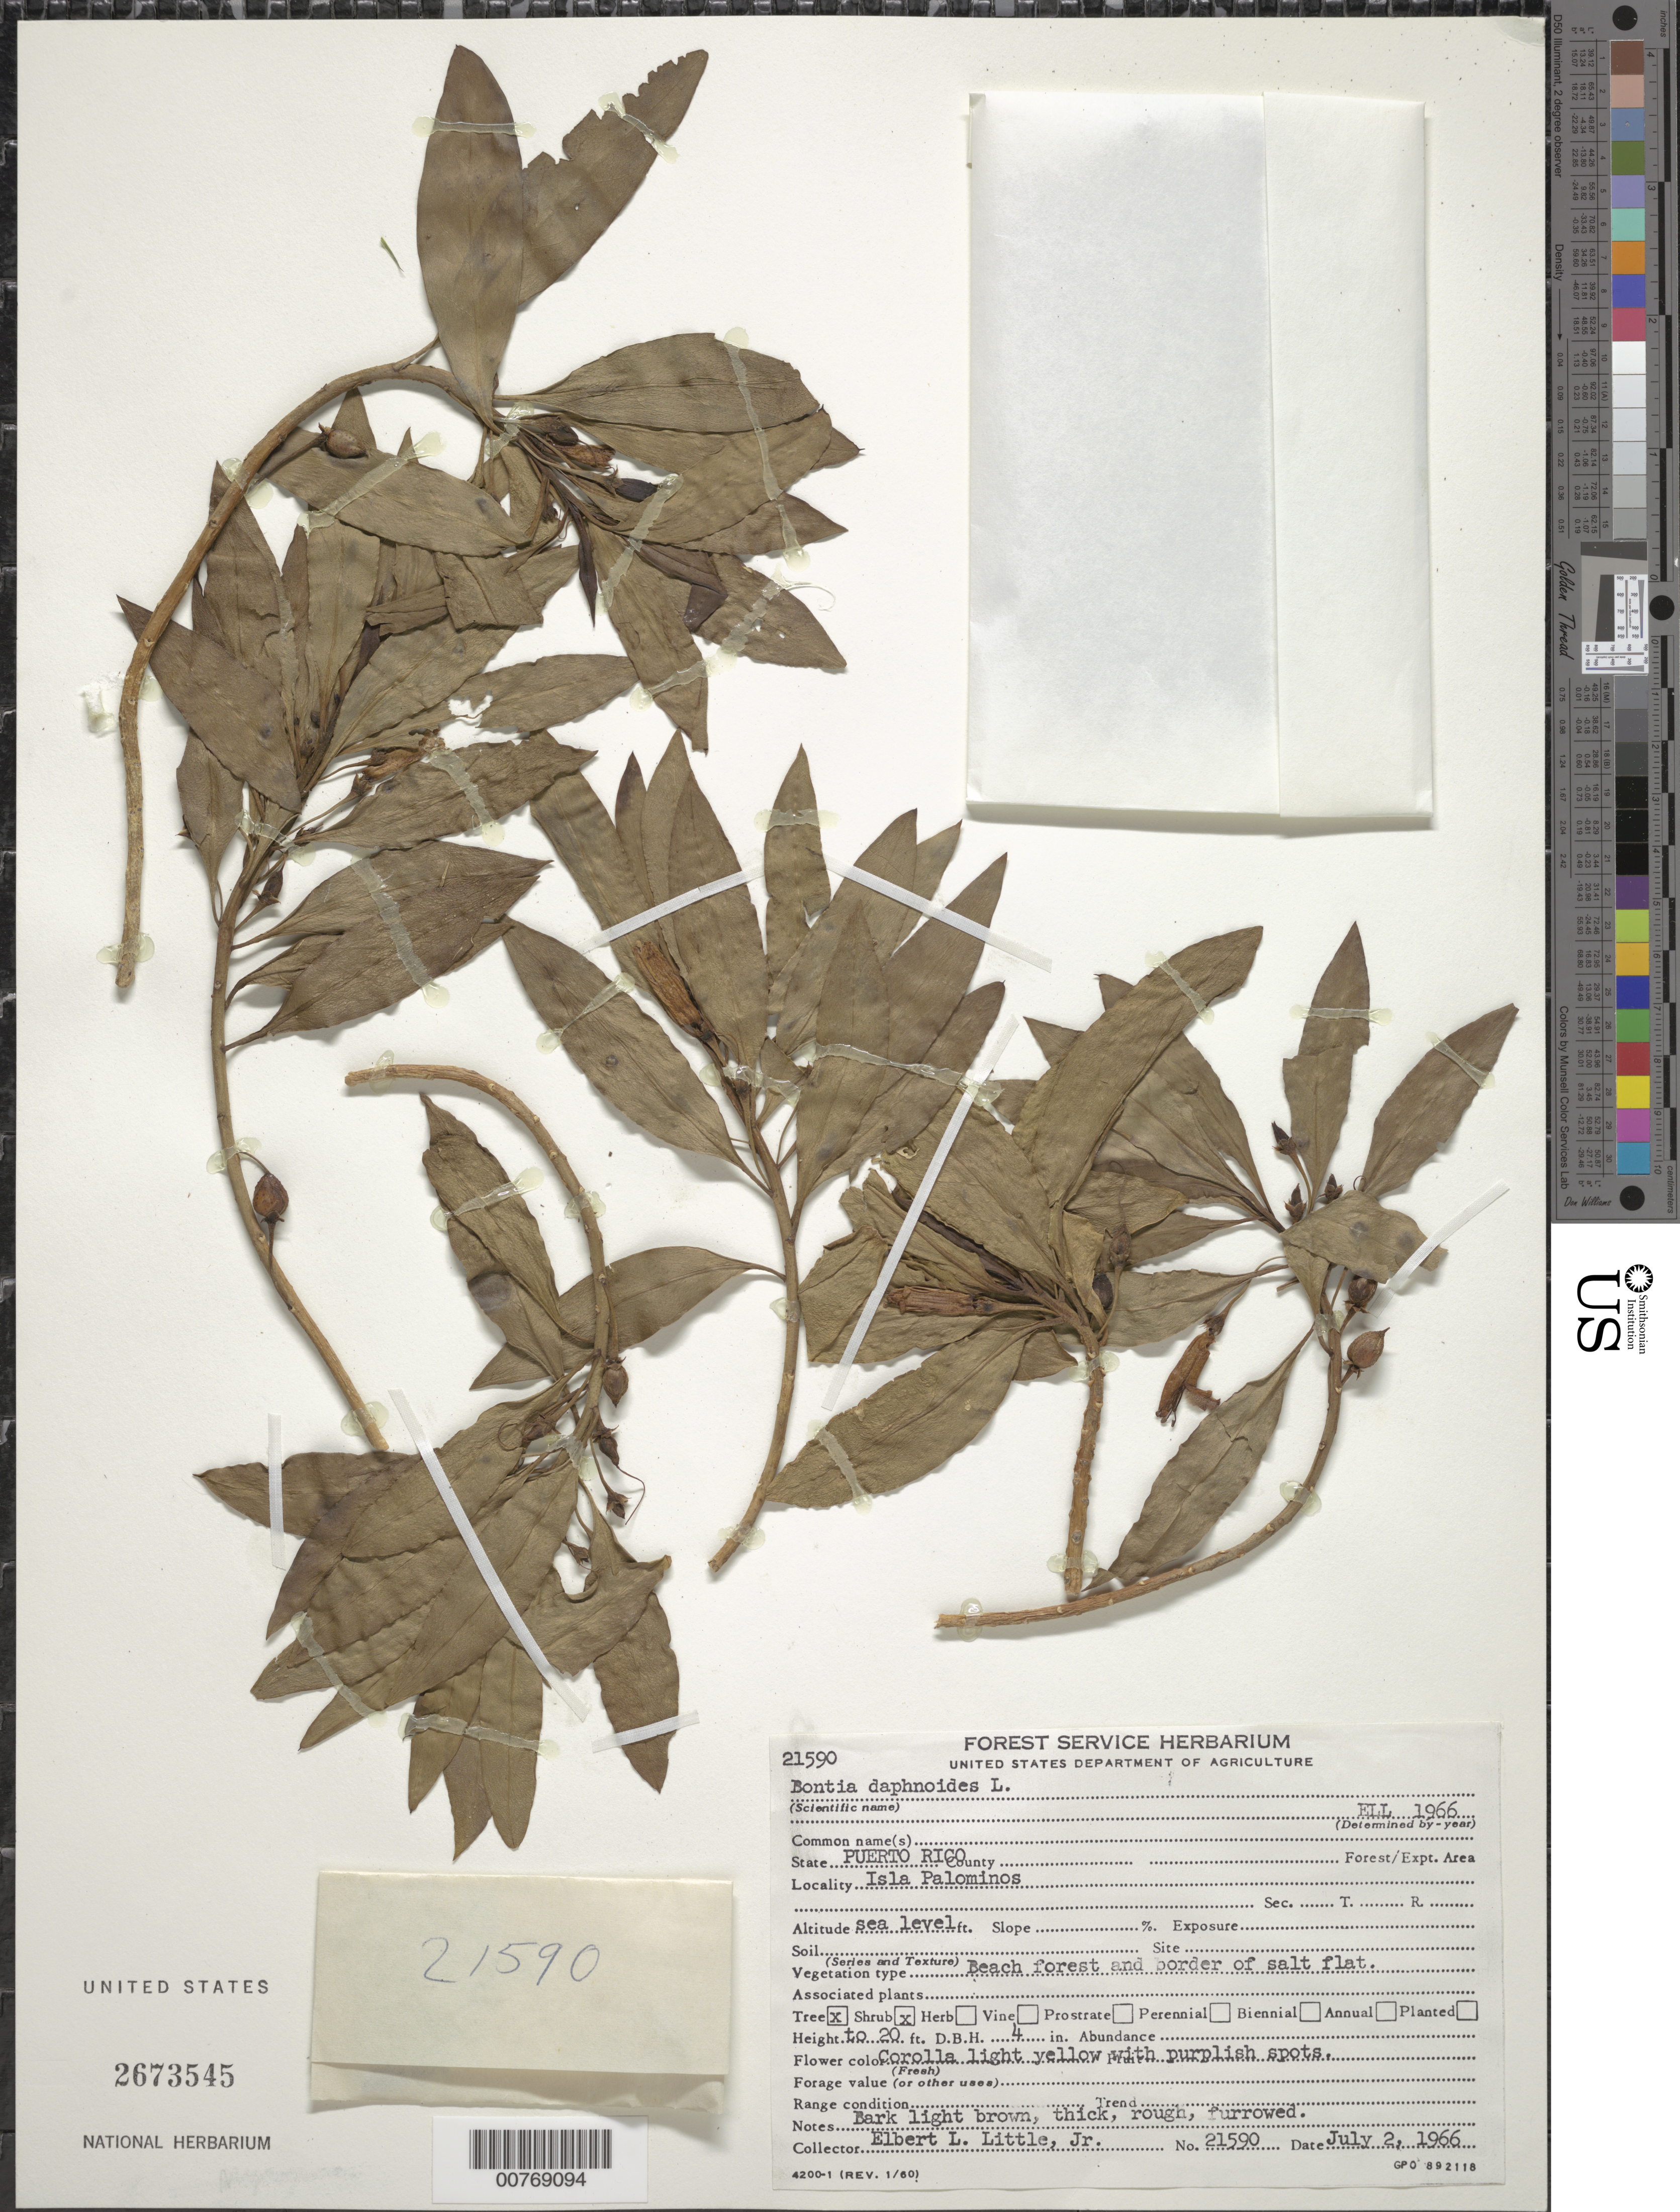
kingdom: Plantae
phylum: Tracheophyta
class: Magnoliopsida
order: Lamiales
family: Scrophulariaceae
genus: Bontia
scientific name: Bontia daphnoides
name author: L.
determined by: Little, Elbert L., Jr., (FSSR), United States Department of Agriculture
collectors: E. L. Little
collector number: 21590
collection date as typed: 02 Jul 1966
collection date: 1966-07-02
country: Puerto Rico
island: Palominos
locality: Isla Palominos; at sea level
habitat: Beach forest and border of salt flat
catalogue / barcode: US 2673545